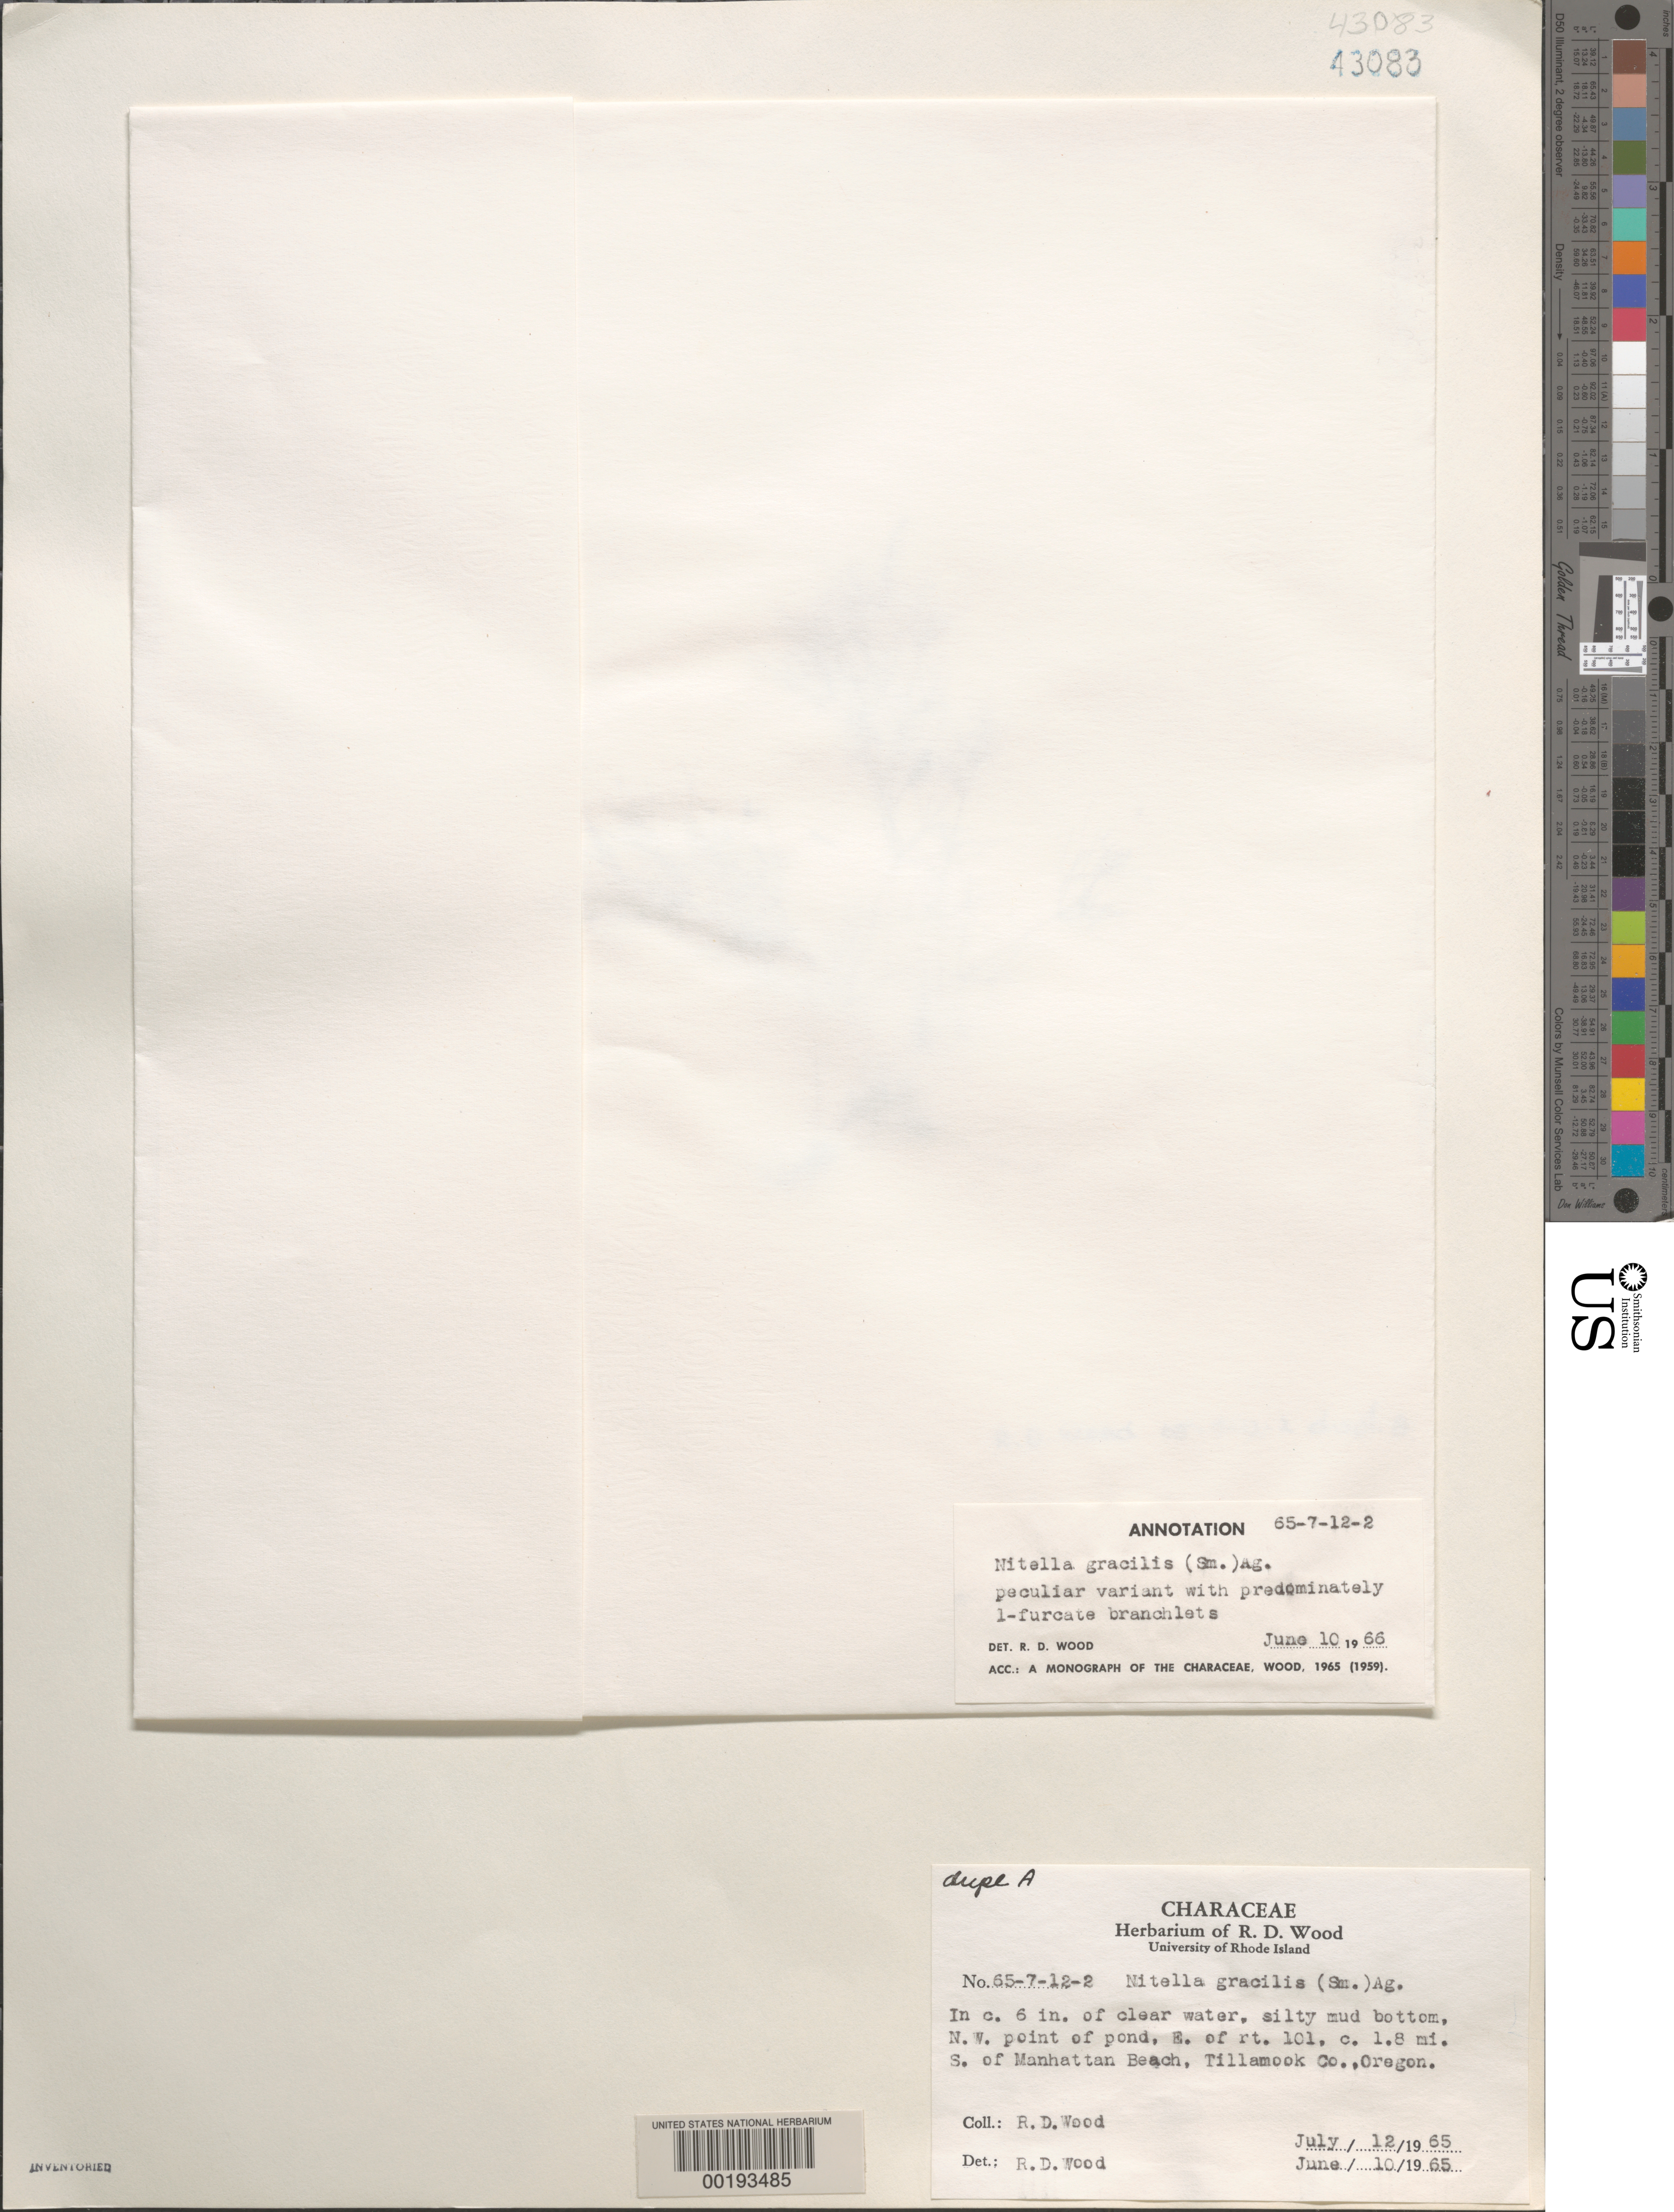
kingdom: Plantae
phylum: Charophyta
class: Charophyceae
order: Charales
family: Characeae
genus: Nitella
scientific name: Nitella gracilis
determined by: Wood, R. D.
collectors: R. Wood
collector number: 65-7-12-2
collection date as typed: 12 Jul 1965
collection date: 1965-07-12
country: United States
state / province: Oregon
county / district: Tillamook County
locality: East of Route 101, ca. 1.8 miles south of Manhattan Beach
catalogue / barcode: US 43083